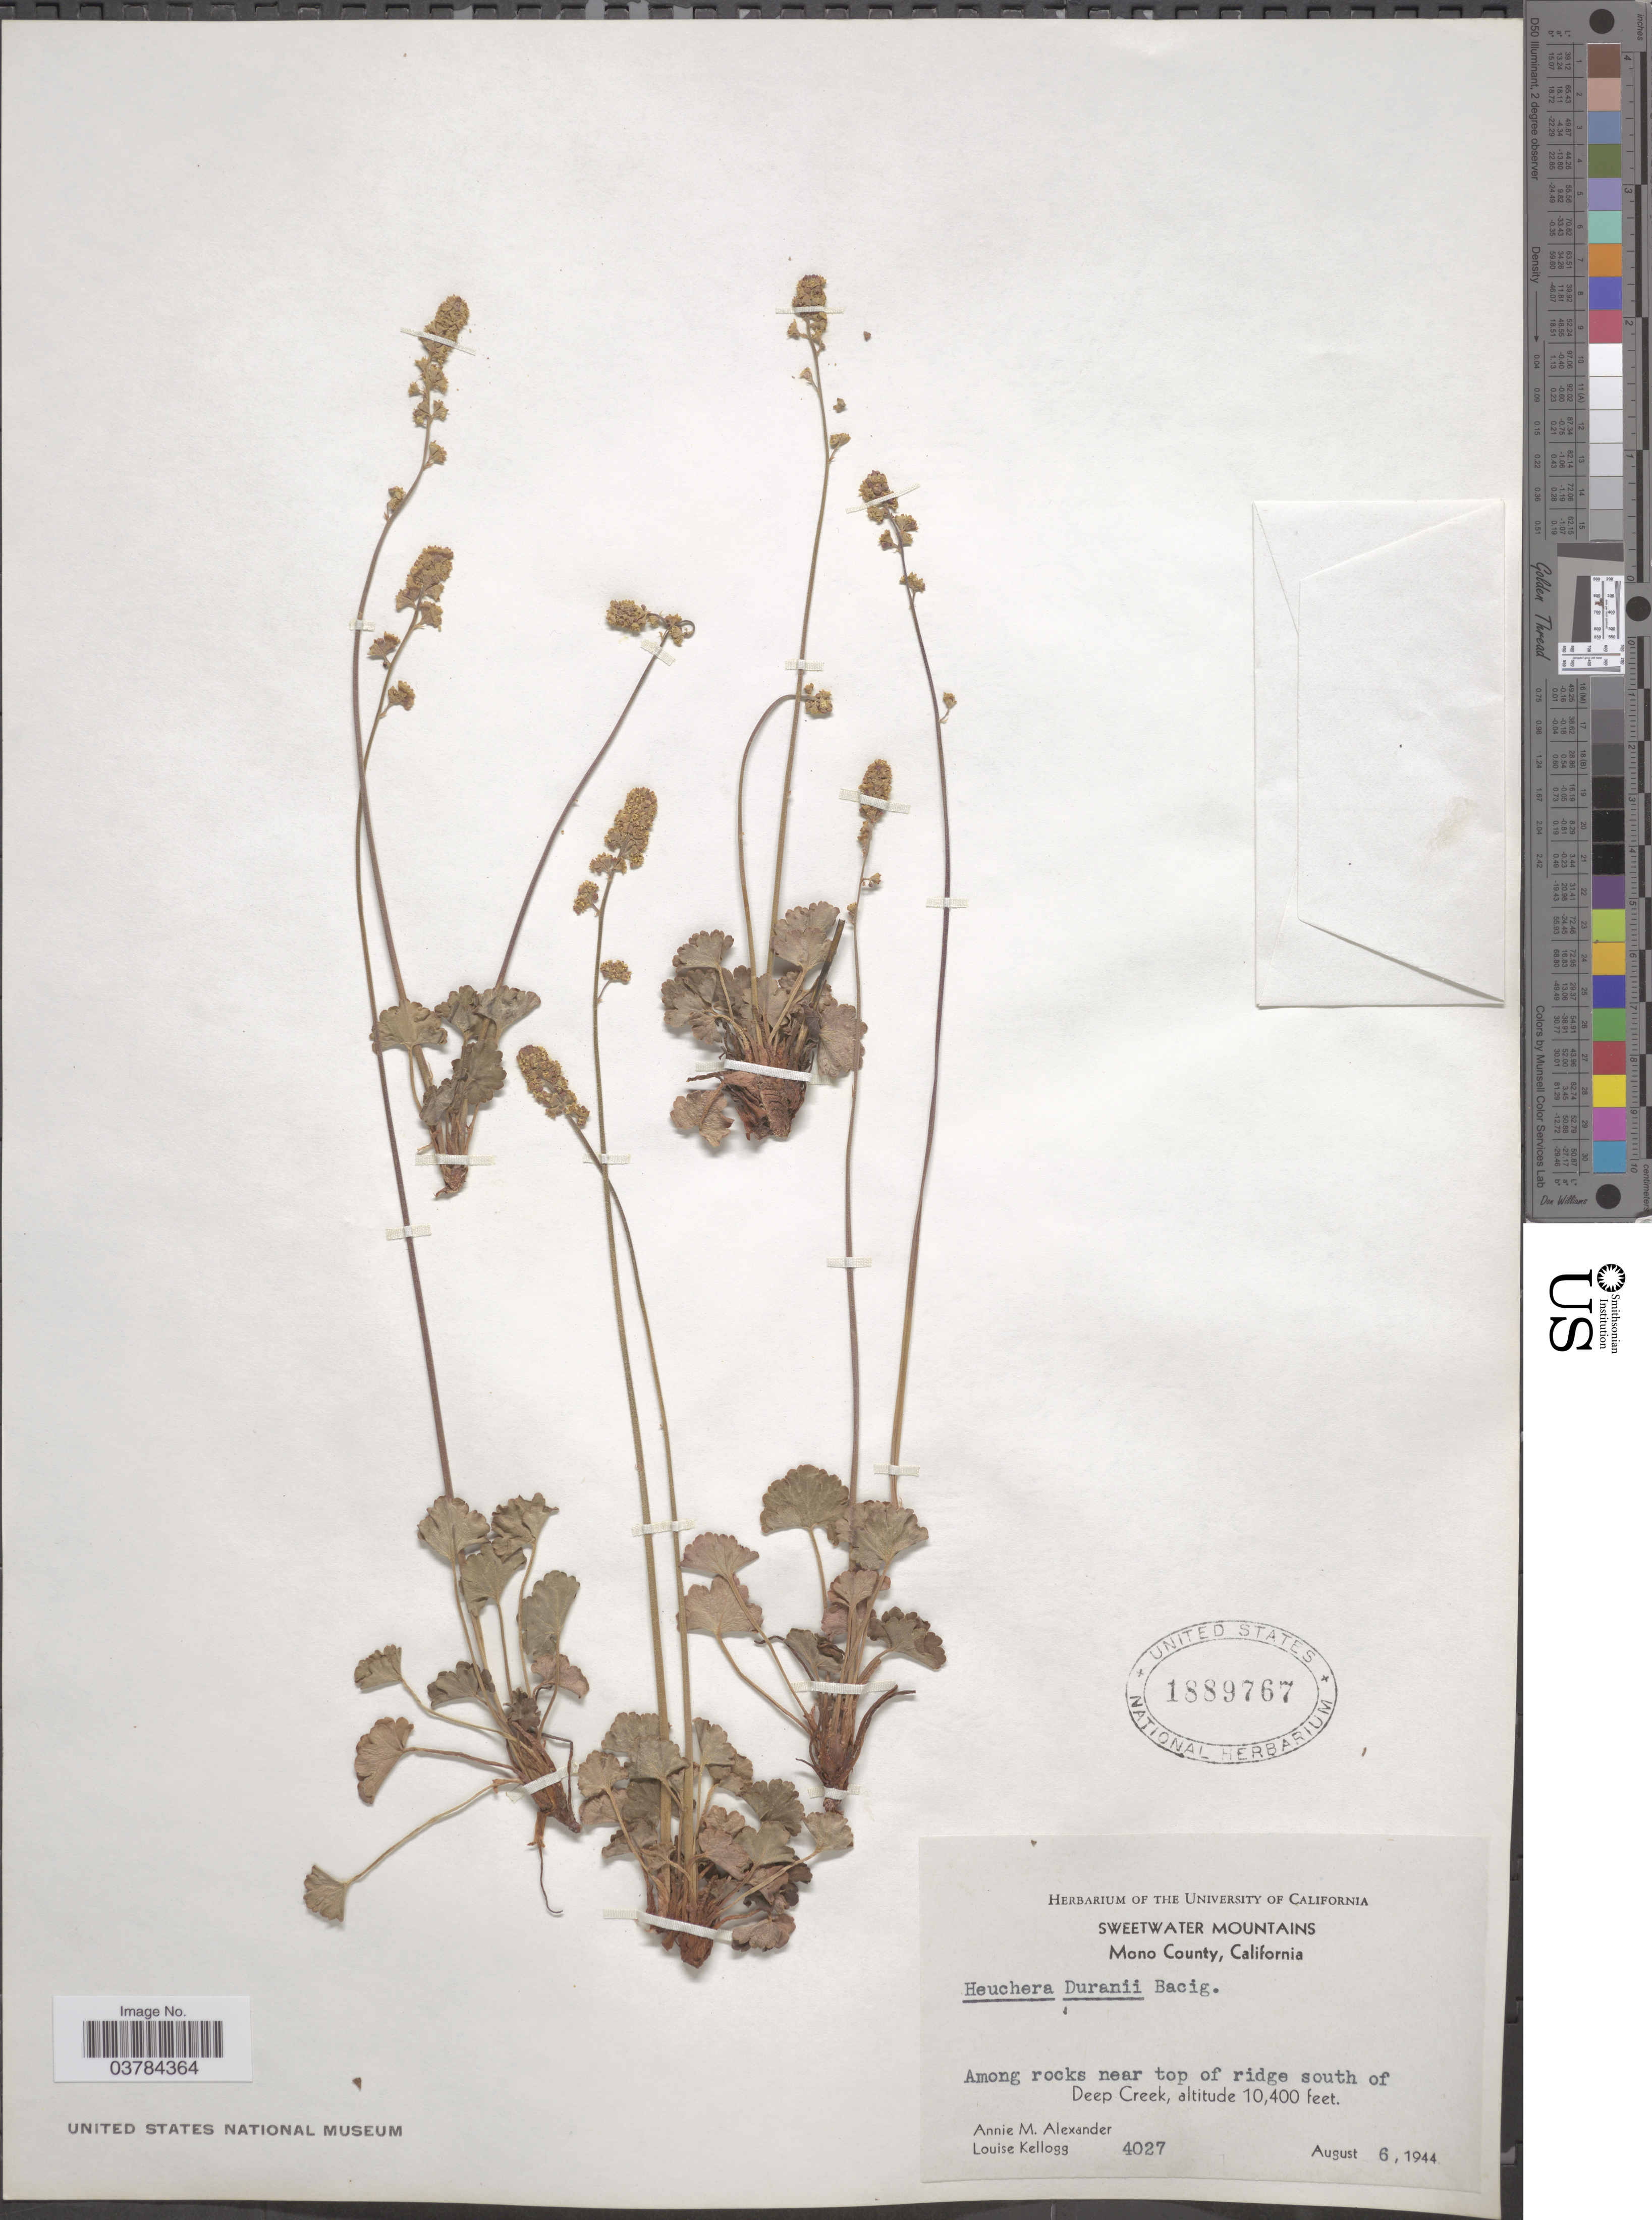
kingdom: Plantae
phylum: Tracheophyta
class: Magnoliopsida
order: Saxifragales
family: Saxifragaceae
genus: Heuchera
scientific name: Heuchera duranii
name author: Bacig.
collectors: A. M. Alexander & L. Kellogg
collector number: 4027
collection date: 1944-08-06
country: United States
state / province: California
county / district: Mono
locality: Sweetwater Mountains. Mono County. Among rocks near top of ridge south of Deep Creek.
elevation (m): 3170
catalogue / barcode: US 1889767